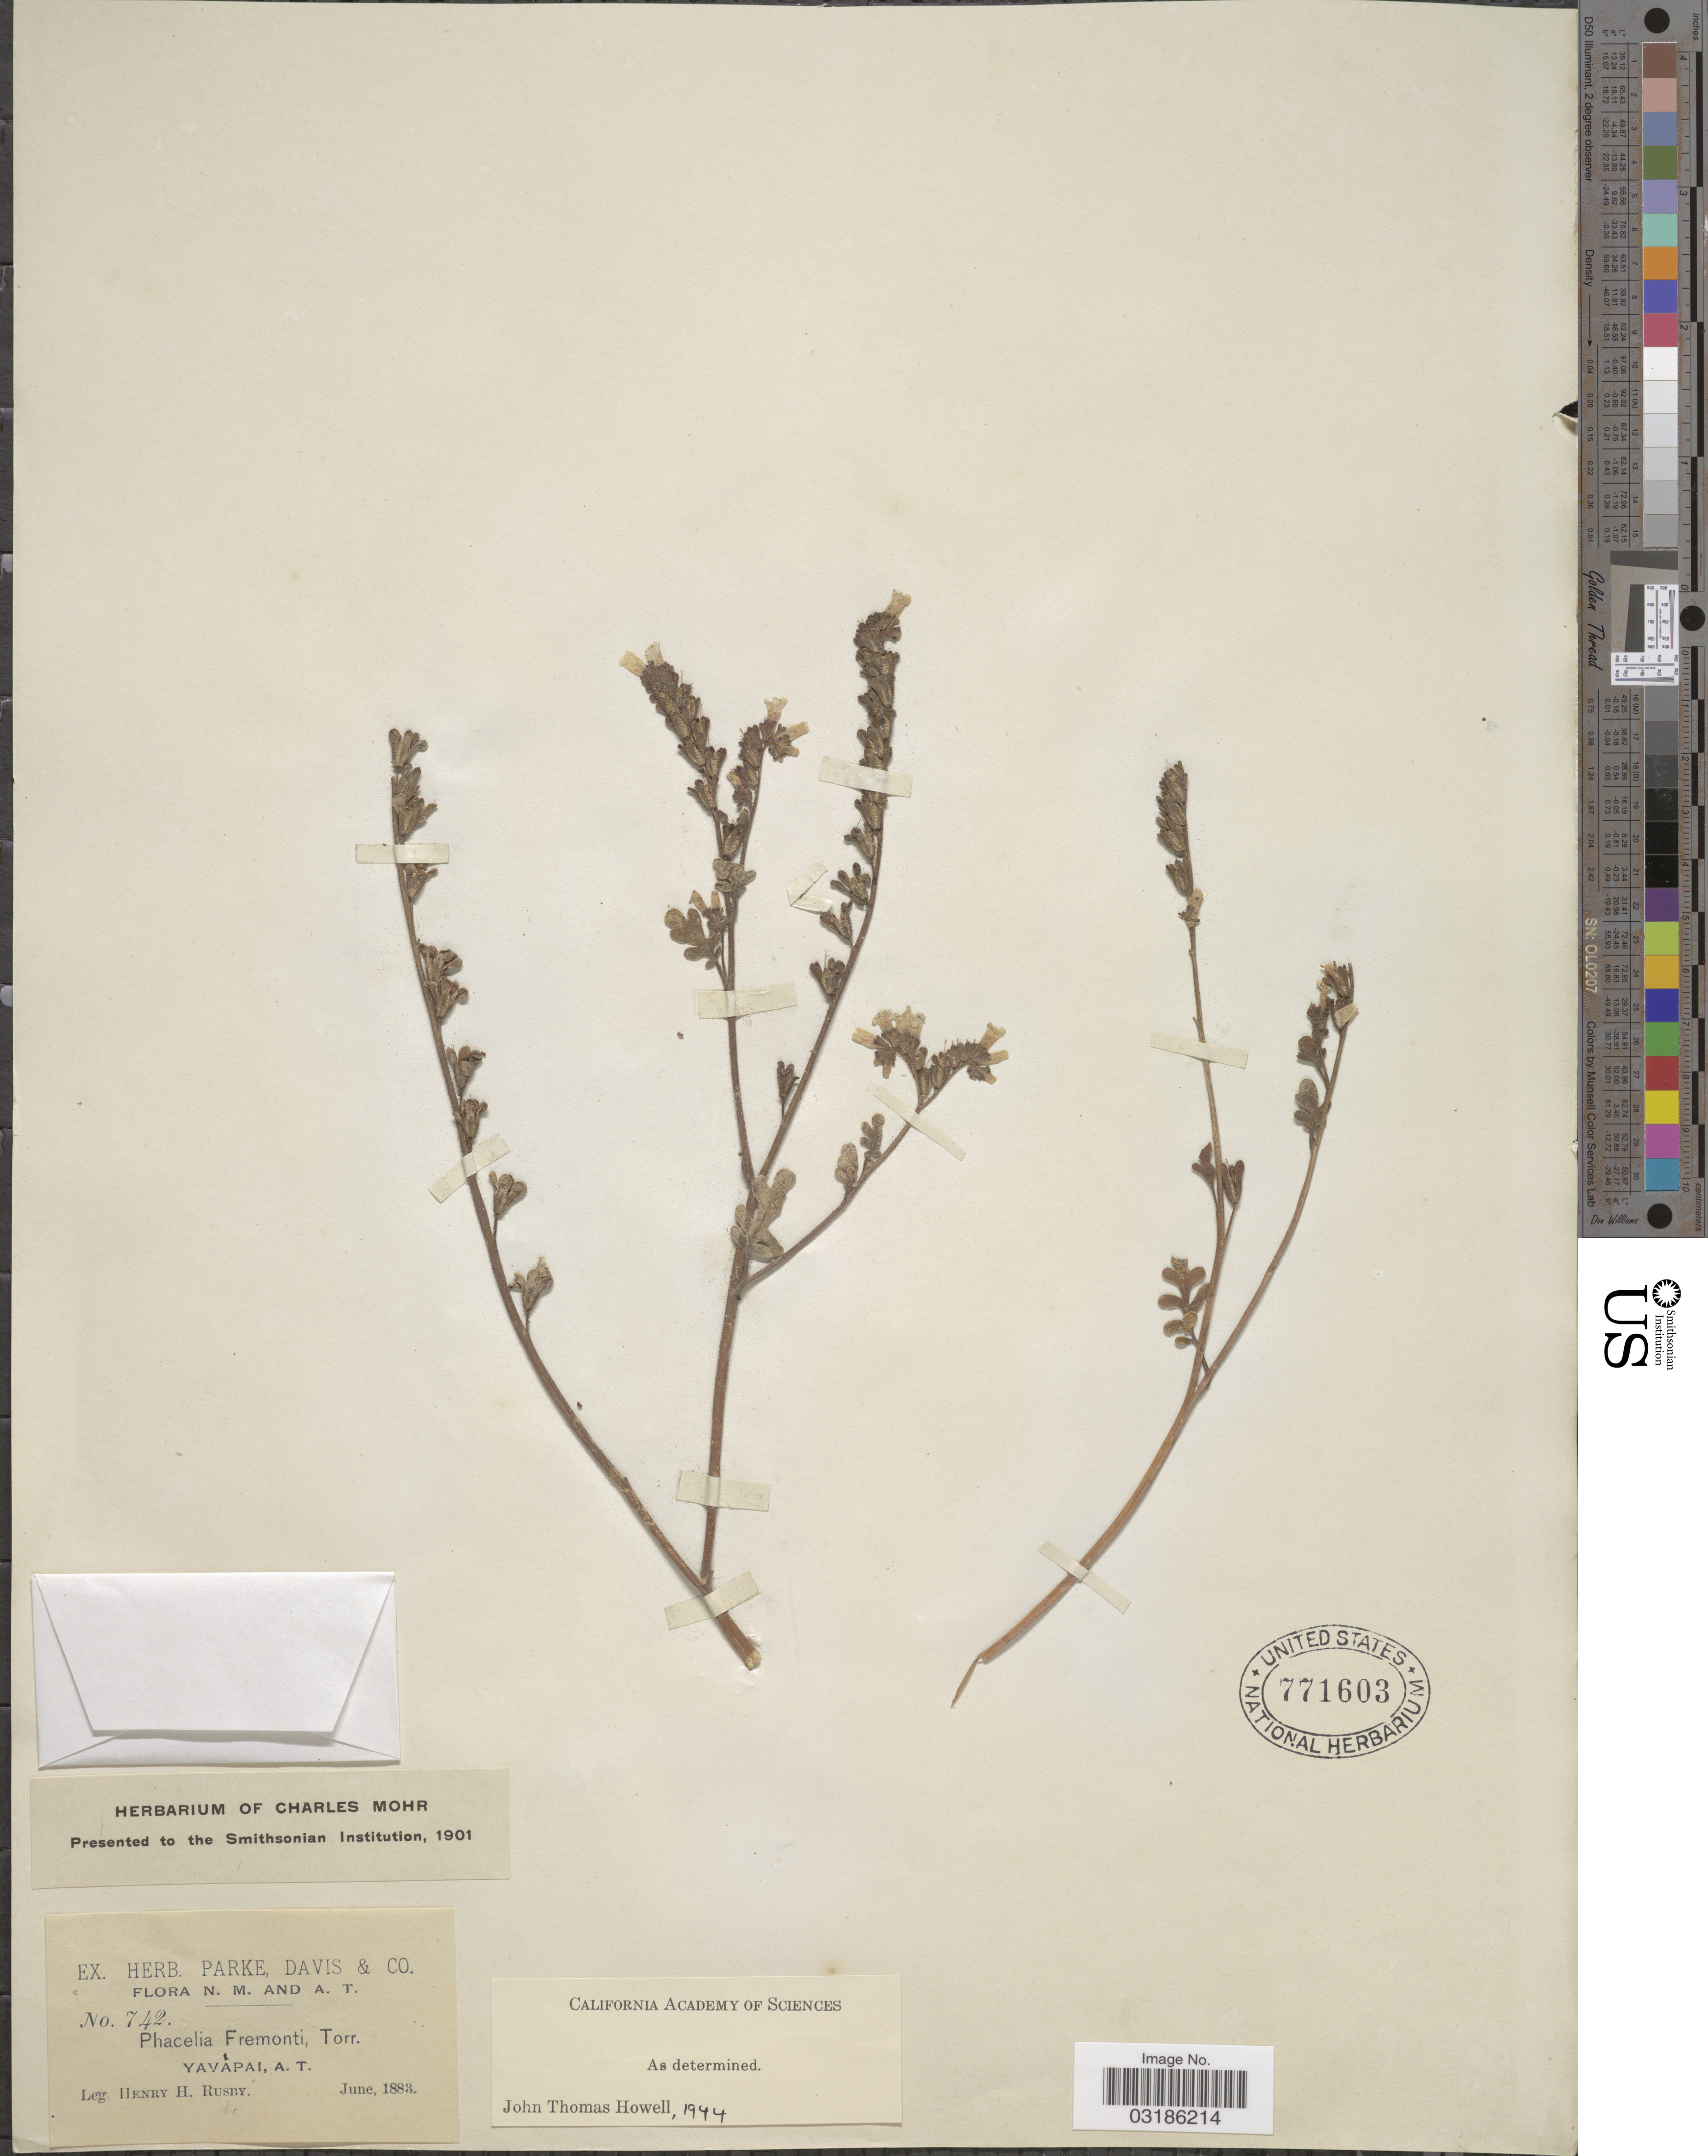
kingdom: Plantae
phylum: Tracheophyta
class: Magnoliopsida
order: Boraginales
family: Hydrophyllaceae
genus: Phacelia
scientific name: Phacelia fremontii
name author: Torr.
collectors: H. H. Rusby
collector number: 742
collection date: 1883-06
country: United States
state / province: Arizona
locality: N.M and A.T. Yavapai, A.T.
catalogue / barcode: US 771603